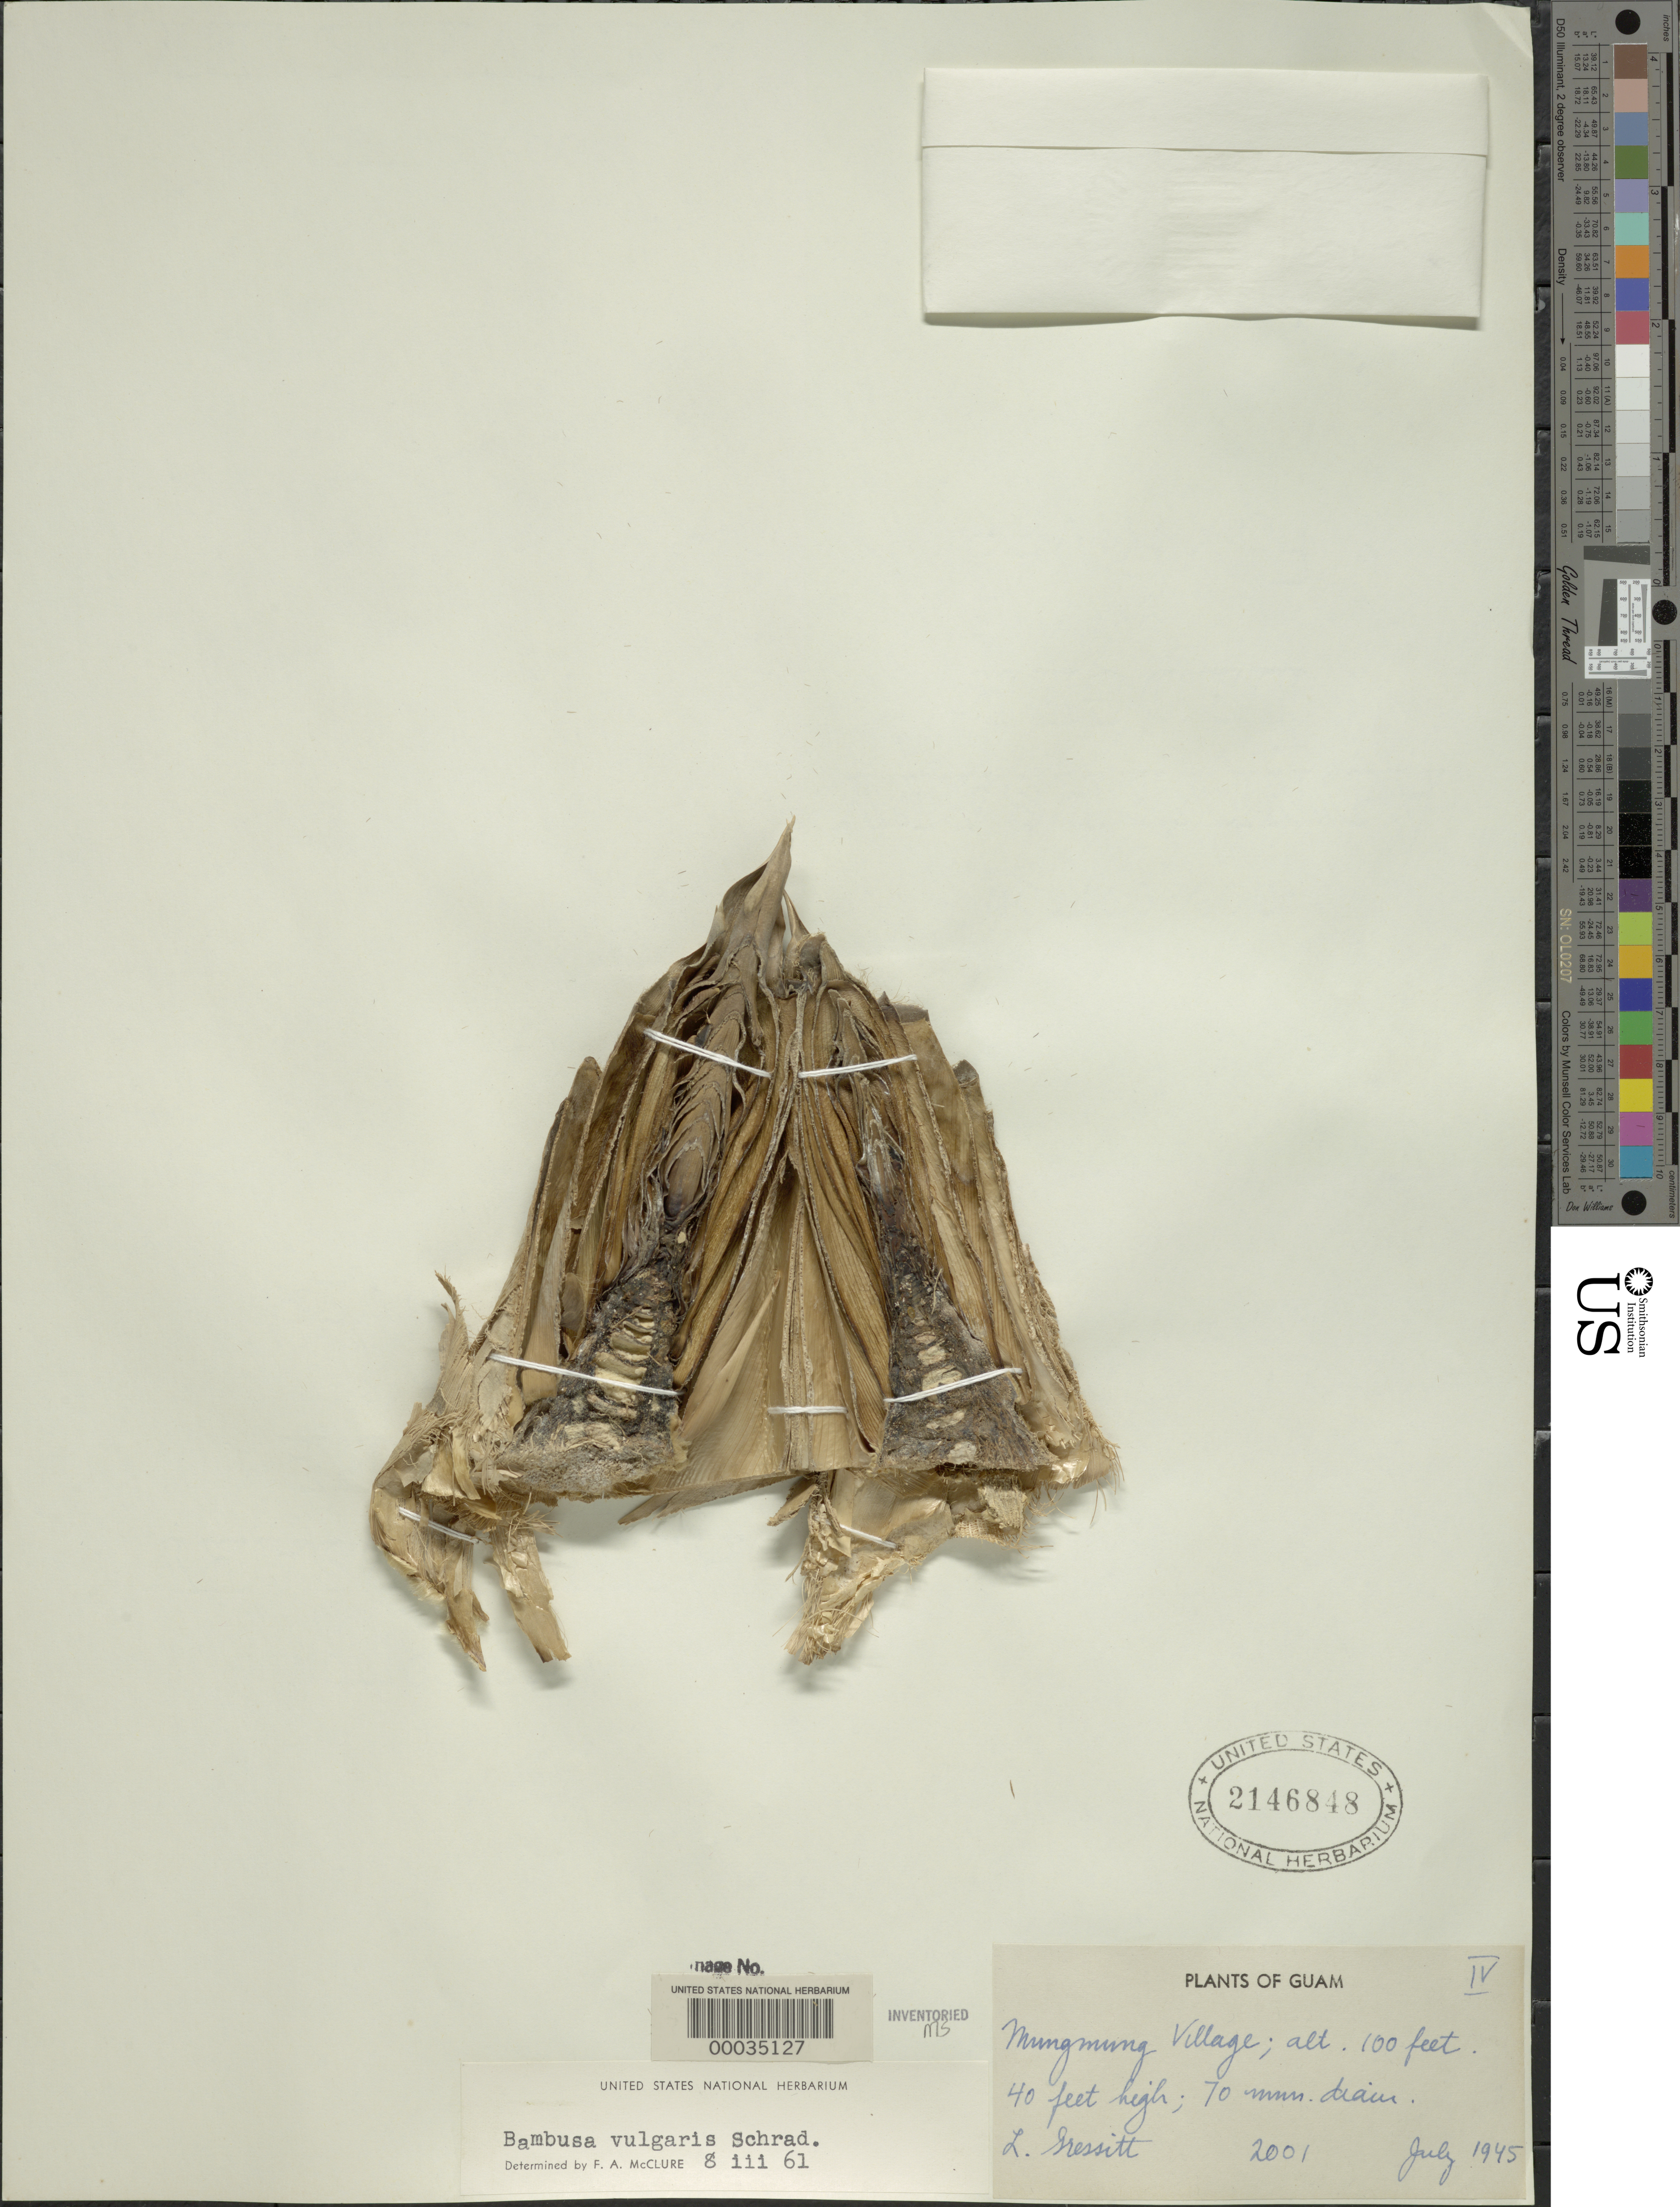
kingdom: Plantae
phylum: Tracheophyta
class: Liliopsida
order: Poales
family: Poaceae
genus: Bambusa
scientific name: Bambusa vulgaris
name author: Schrad. ex J.C. Wendl.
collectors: L. Gressitt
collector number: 2001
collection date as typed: Jul 1945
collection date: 1945-07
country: Guam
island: Guam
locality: Mungmung village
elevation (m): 30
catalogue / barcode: US 2146848